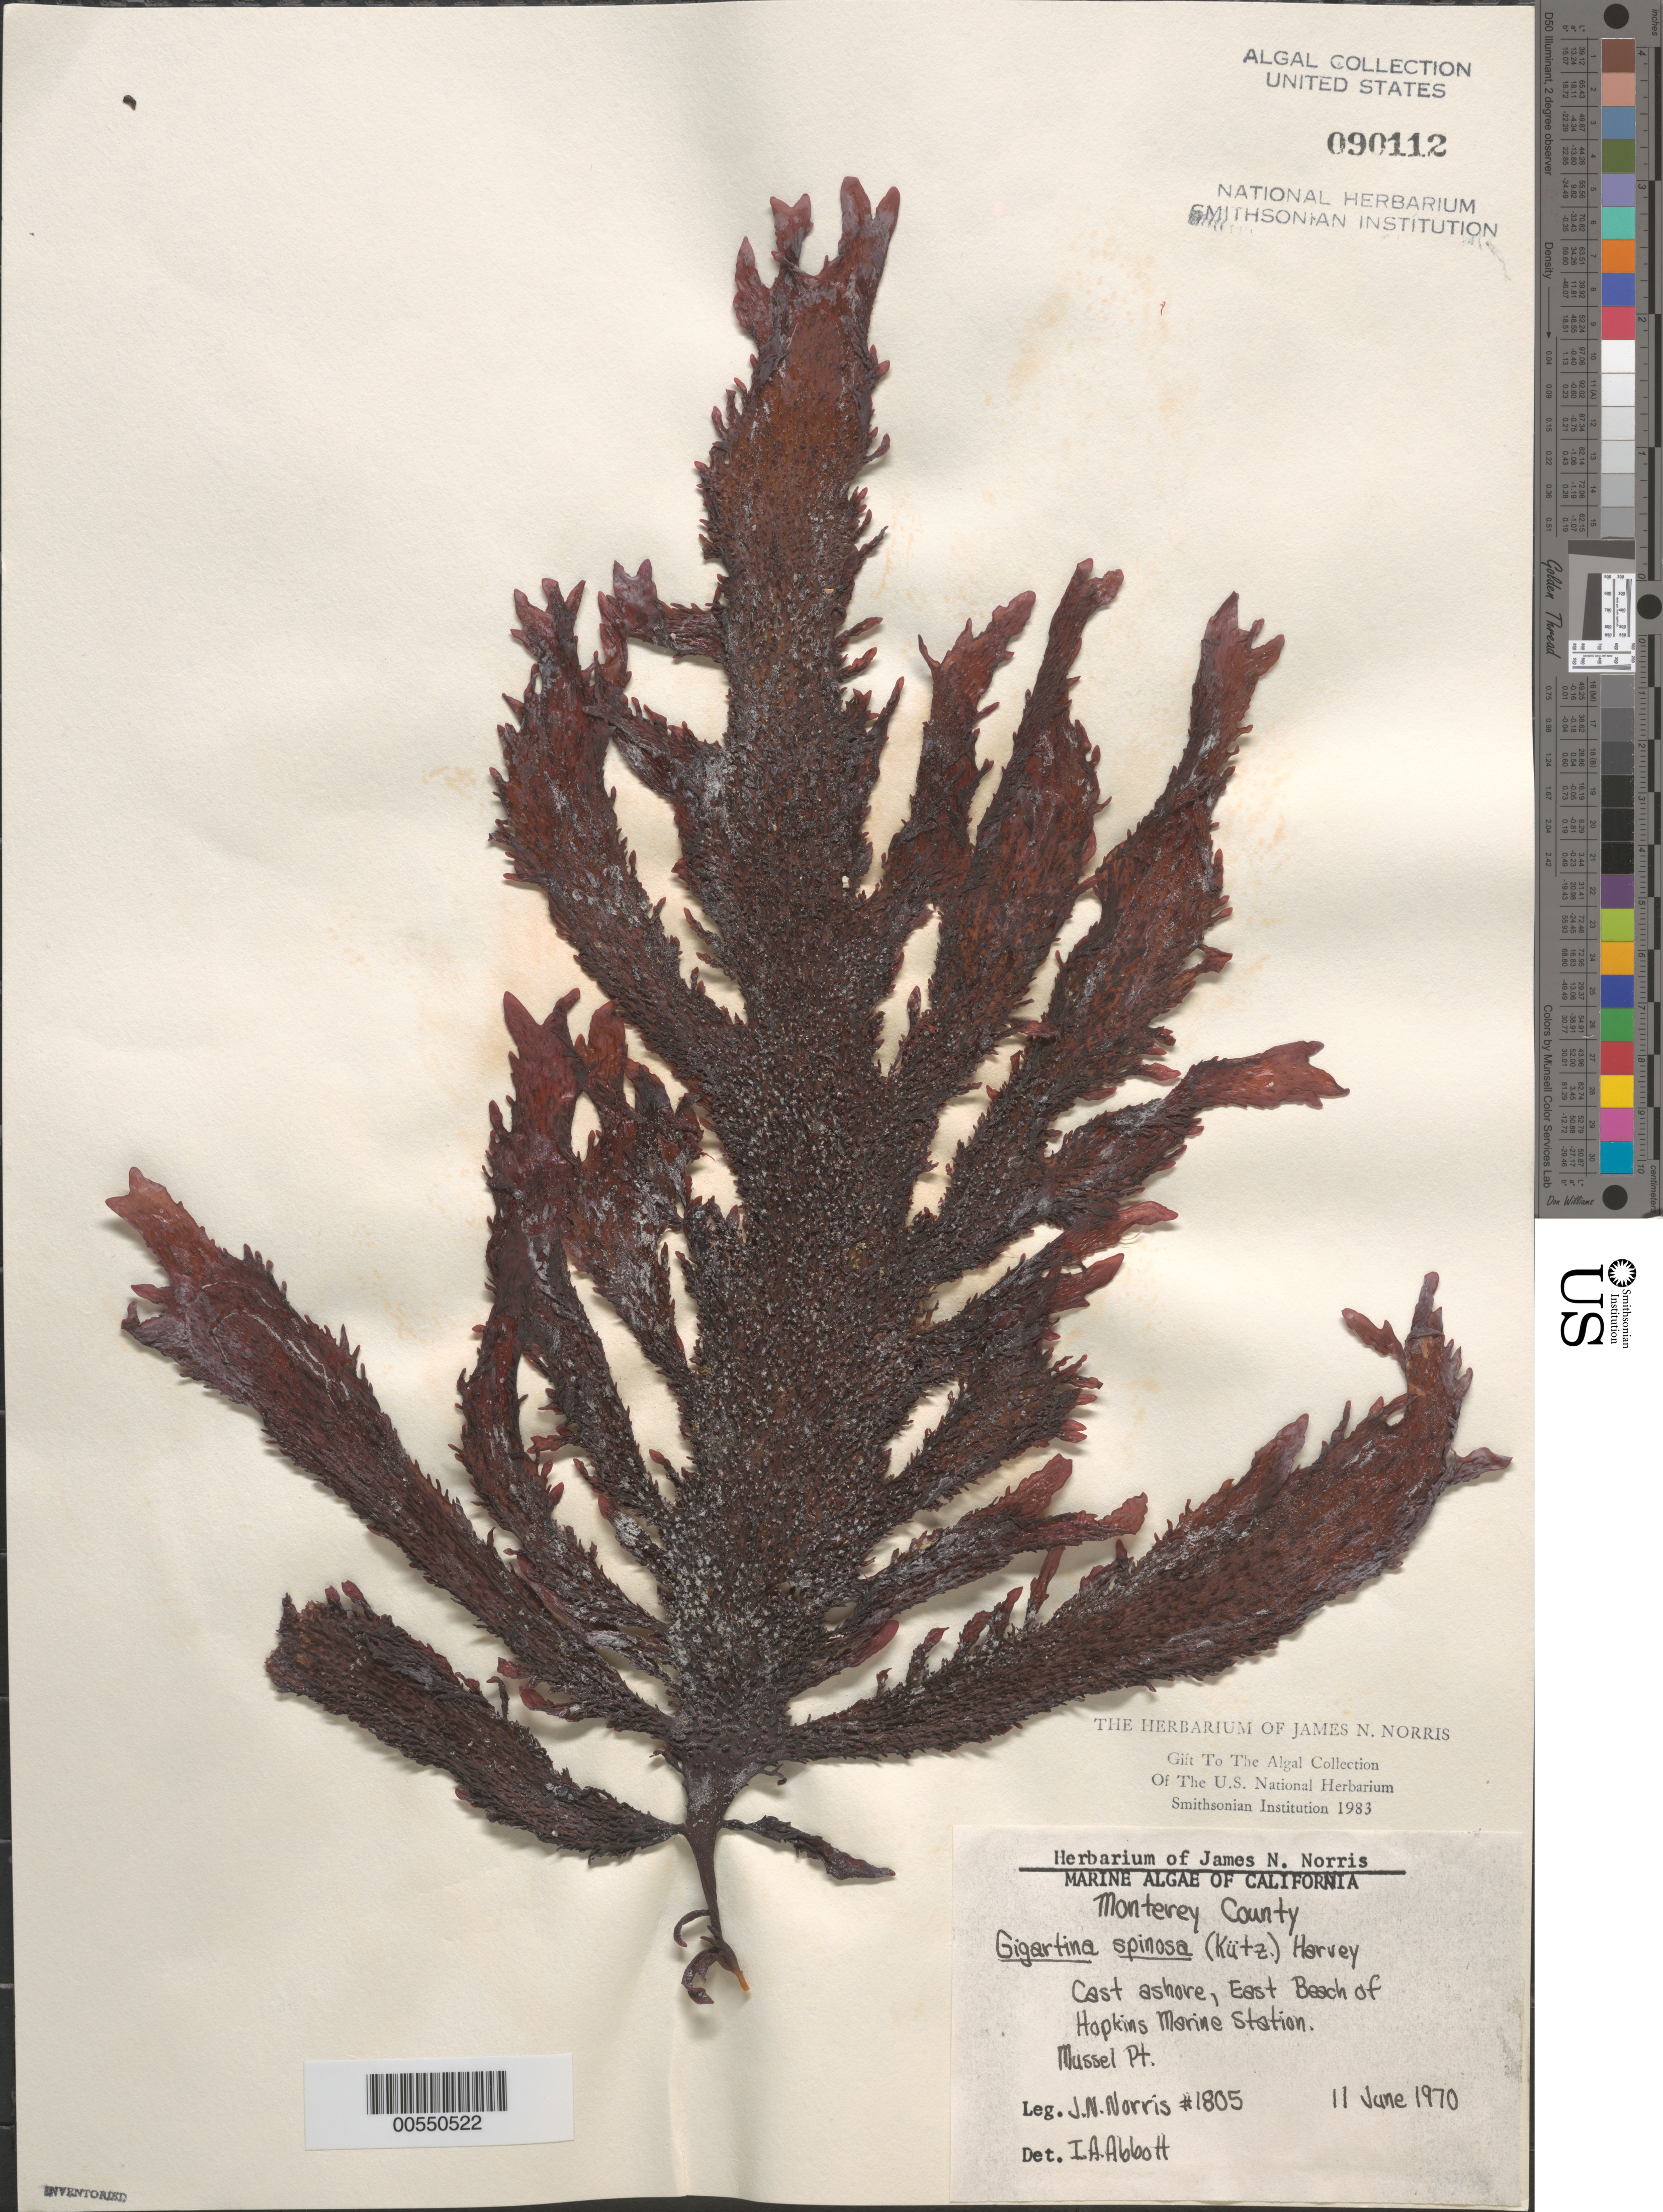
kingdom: Plantae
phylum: Rhodophyta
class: Florideophyceae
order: Gigartinales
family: Gigartinaceae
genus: Chondracanthus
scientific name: Chondracanthus spinosus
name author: (Kütz.) Guiry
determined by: Algae name updating Project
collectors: J. N. Norris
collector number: JN-1805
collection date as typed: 11 Jun 1970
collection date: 1970-06-11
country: United States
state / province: California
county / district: Monterey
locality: East Beach, Hopkins Marine Station, Mussel Point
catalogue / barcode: US 90112